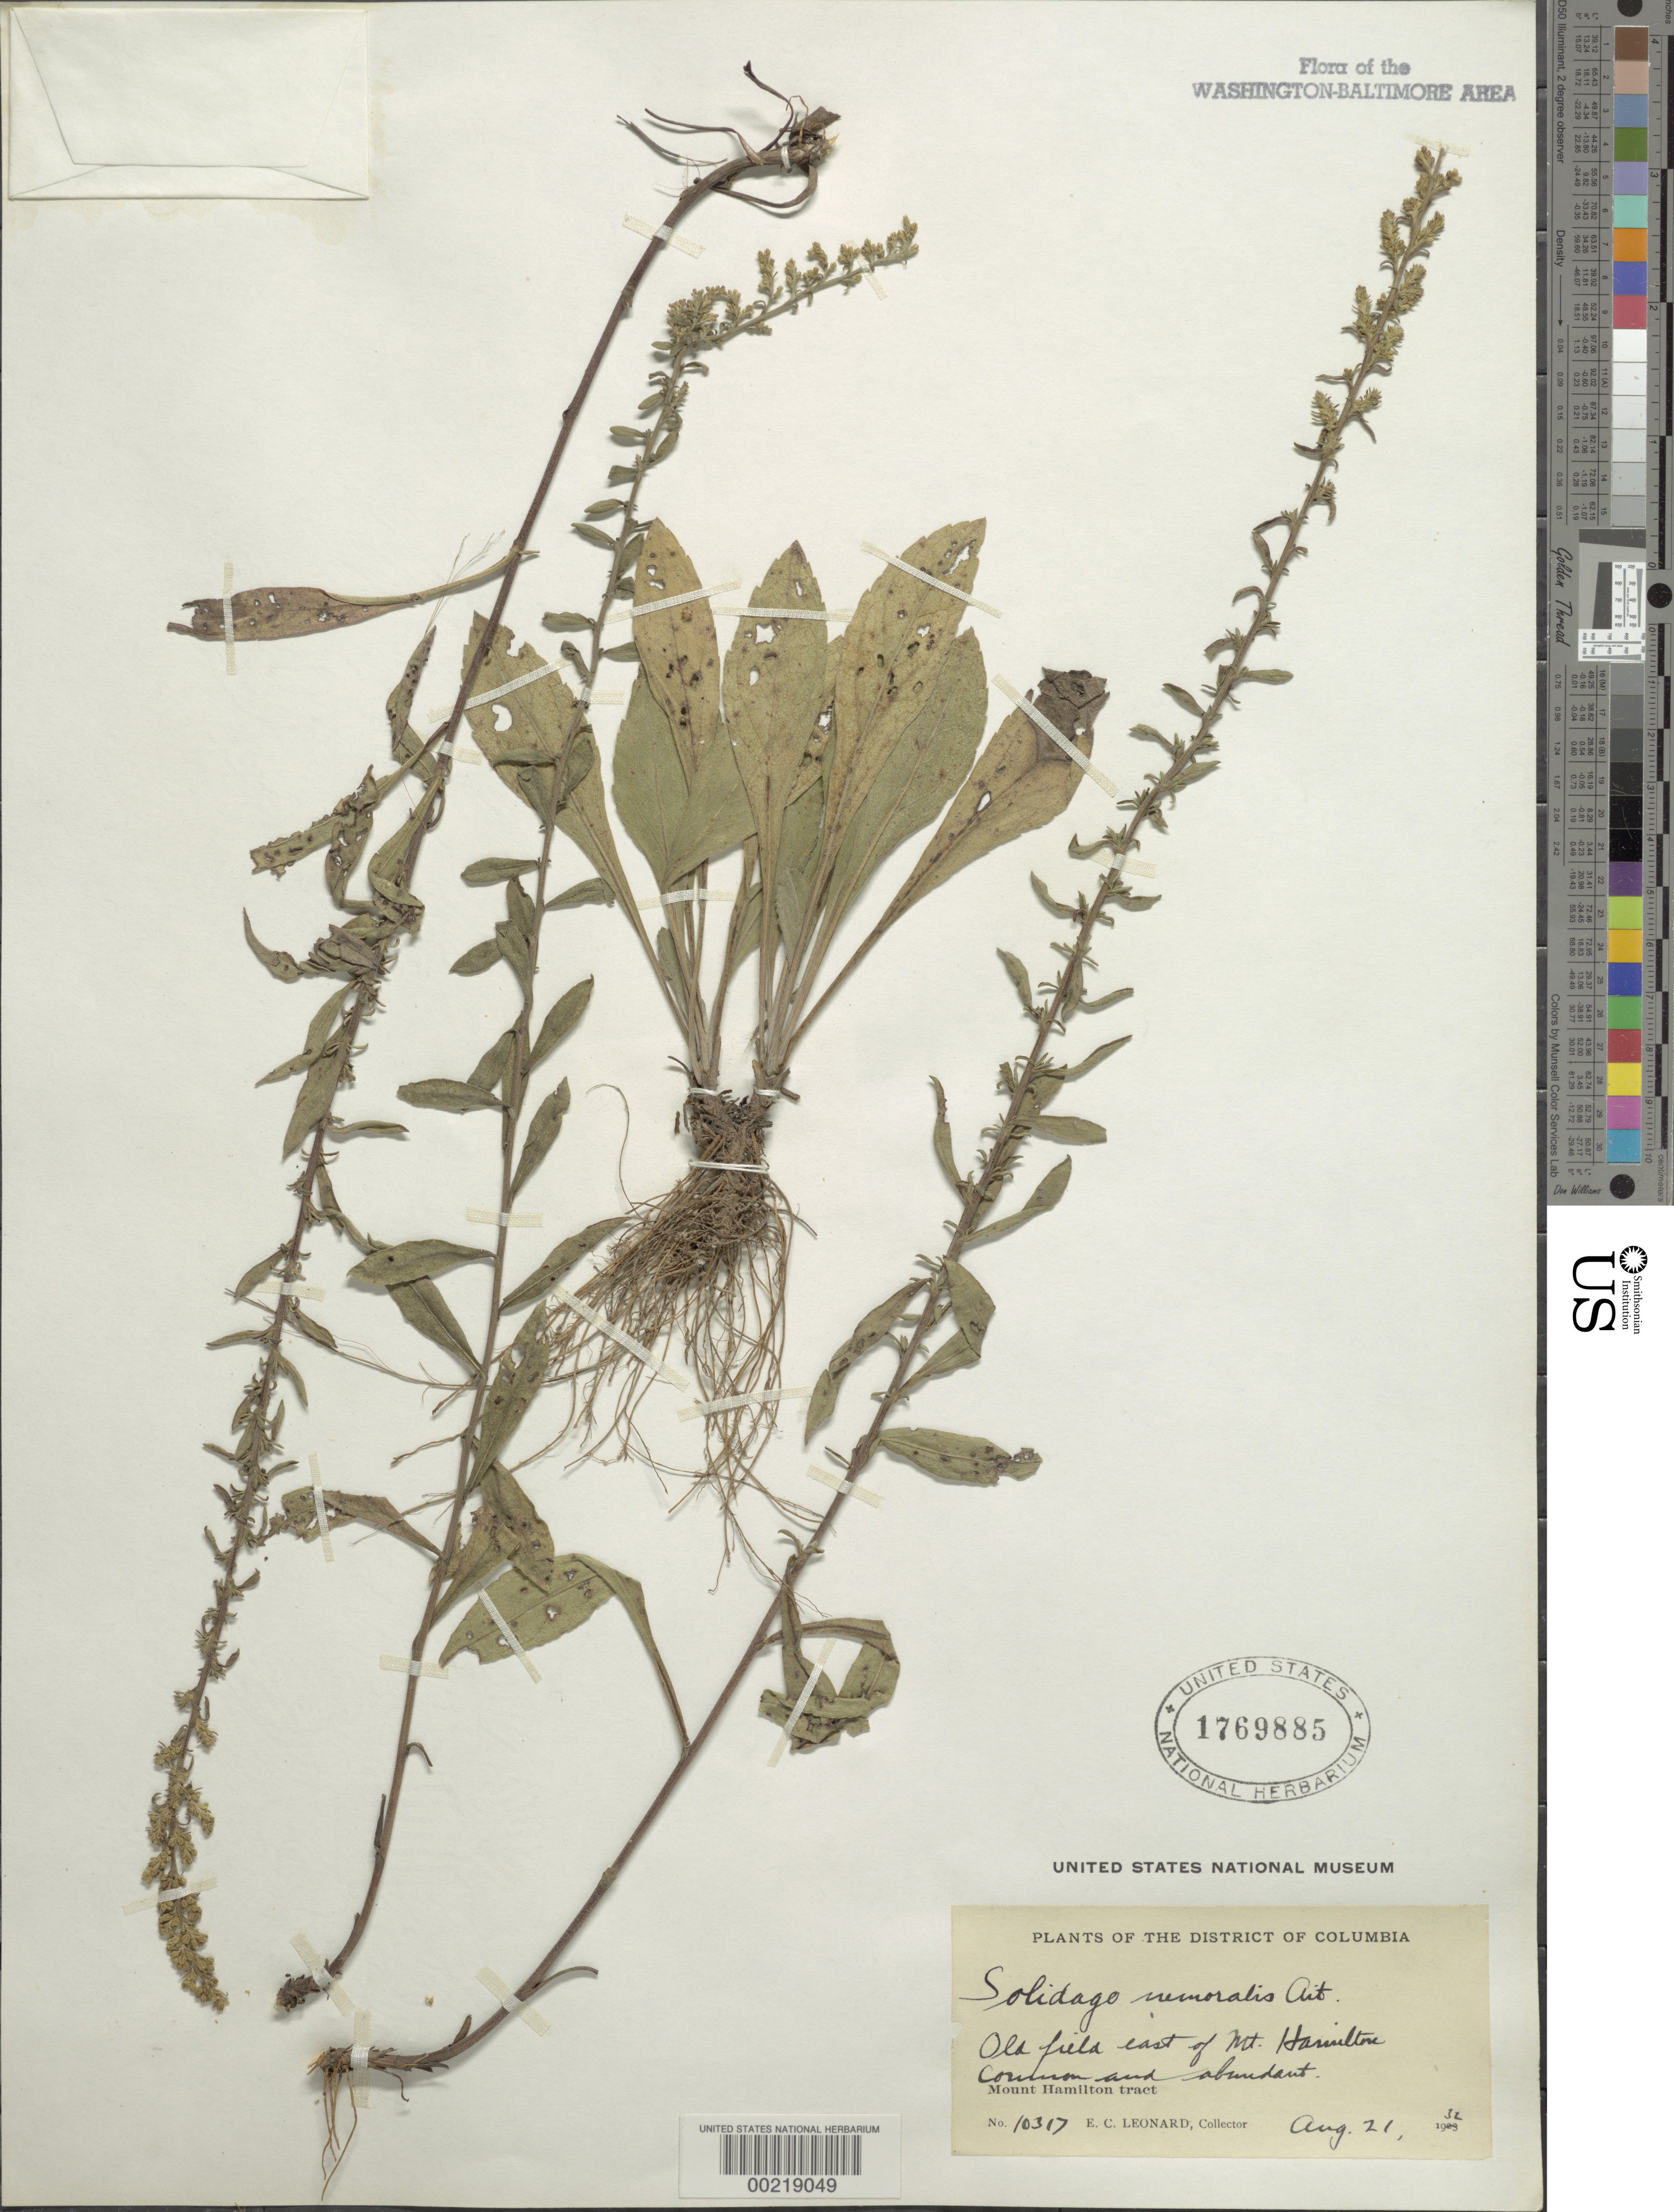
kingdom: Plantae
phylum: Tracheophyta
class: Magnoliopsida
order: Asterales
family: Asteraceae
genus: Solidago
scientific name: Solidago nemoralis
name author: Aiton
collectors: E. C. Leonard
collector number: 10317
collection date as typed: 21 Aug 1932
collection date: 1932-08-21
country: United States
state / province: District of Columbia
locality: East of Mount Hamilton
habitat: Old field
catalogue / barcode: US 1769885